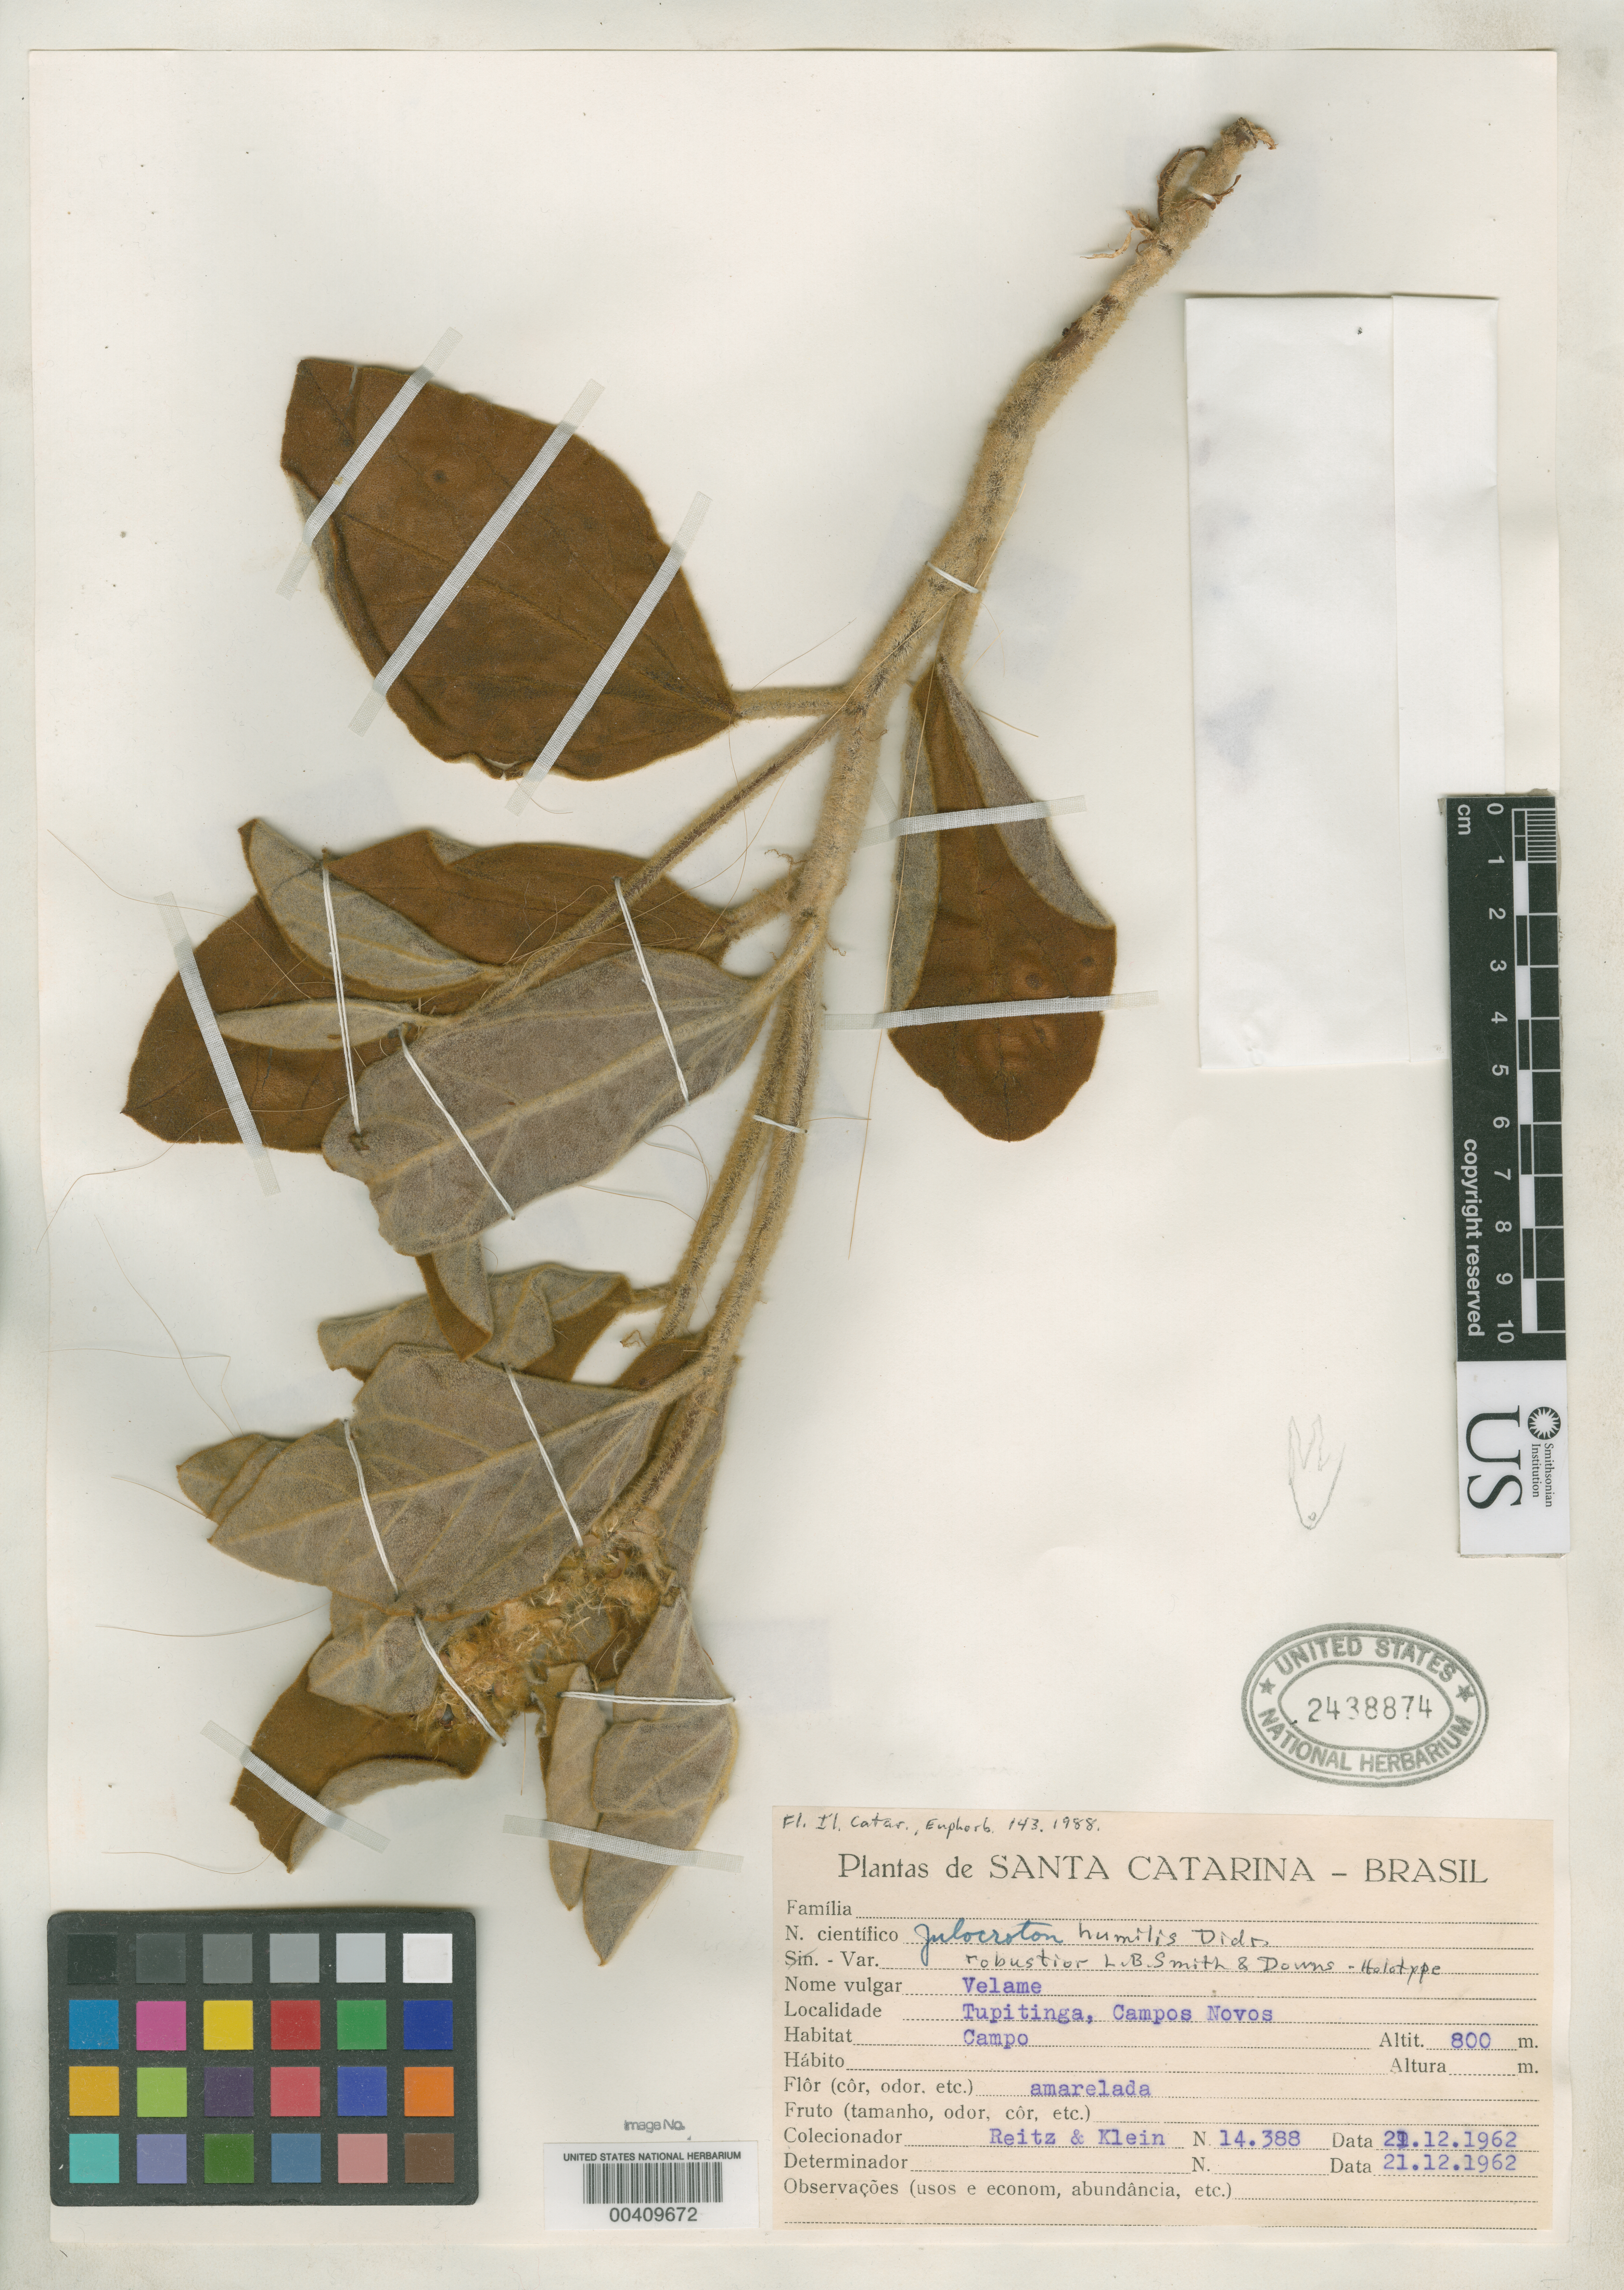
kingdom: Plantae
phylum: Tracheophyta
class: Magnoliopsida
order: Malpighiales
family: Euphorbiaceae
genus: Julocroton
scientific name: Julocroton humilis var. robustior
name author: L.B. Sm. & Downs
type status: Holotype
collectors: R. Reitz & R. M. Klein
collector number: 14388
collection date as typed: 21 Dec 1962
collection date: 1962-12-21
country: Brazil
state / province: Santa Catarina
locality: Tupitinga, Campos Novos.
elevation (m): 800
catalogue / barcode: US 2438874